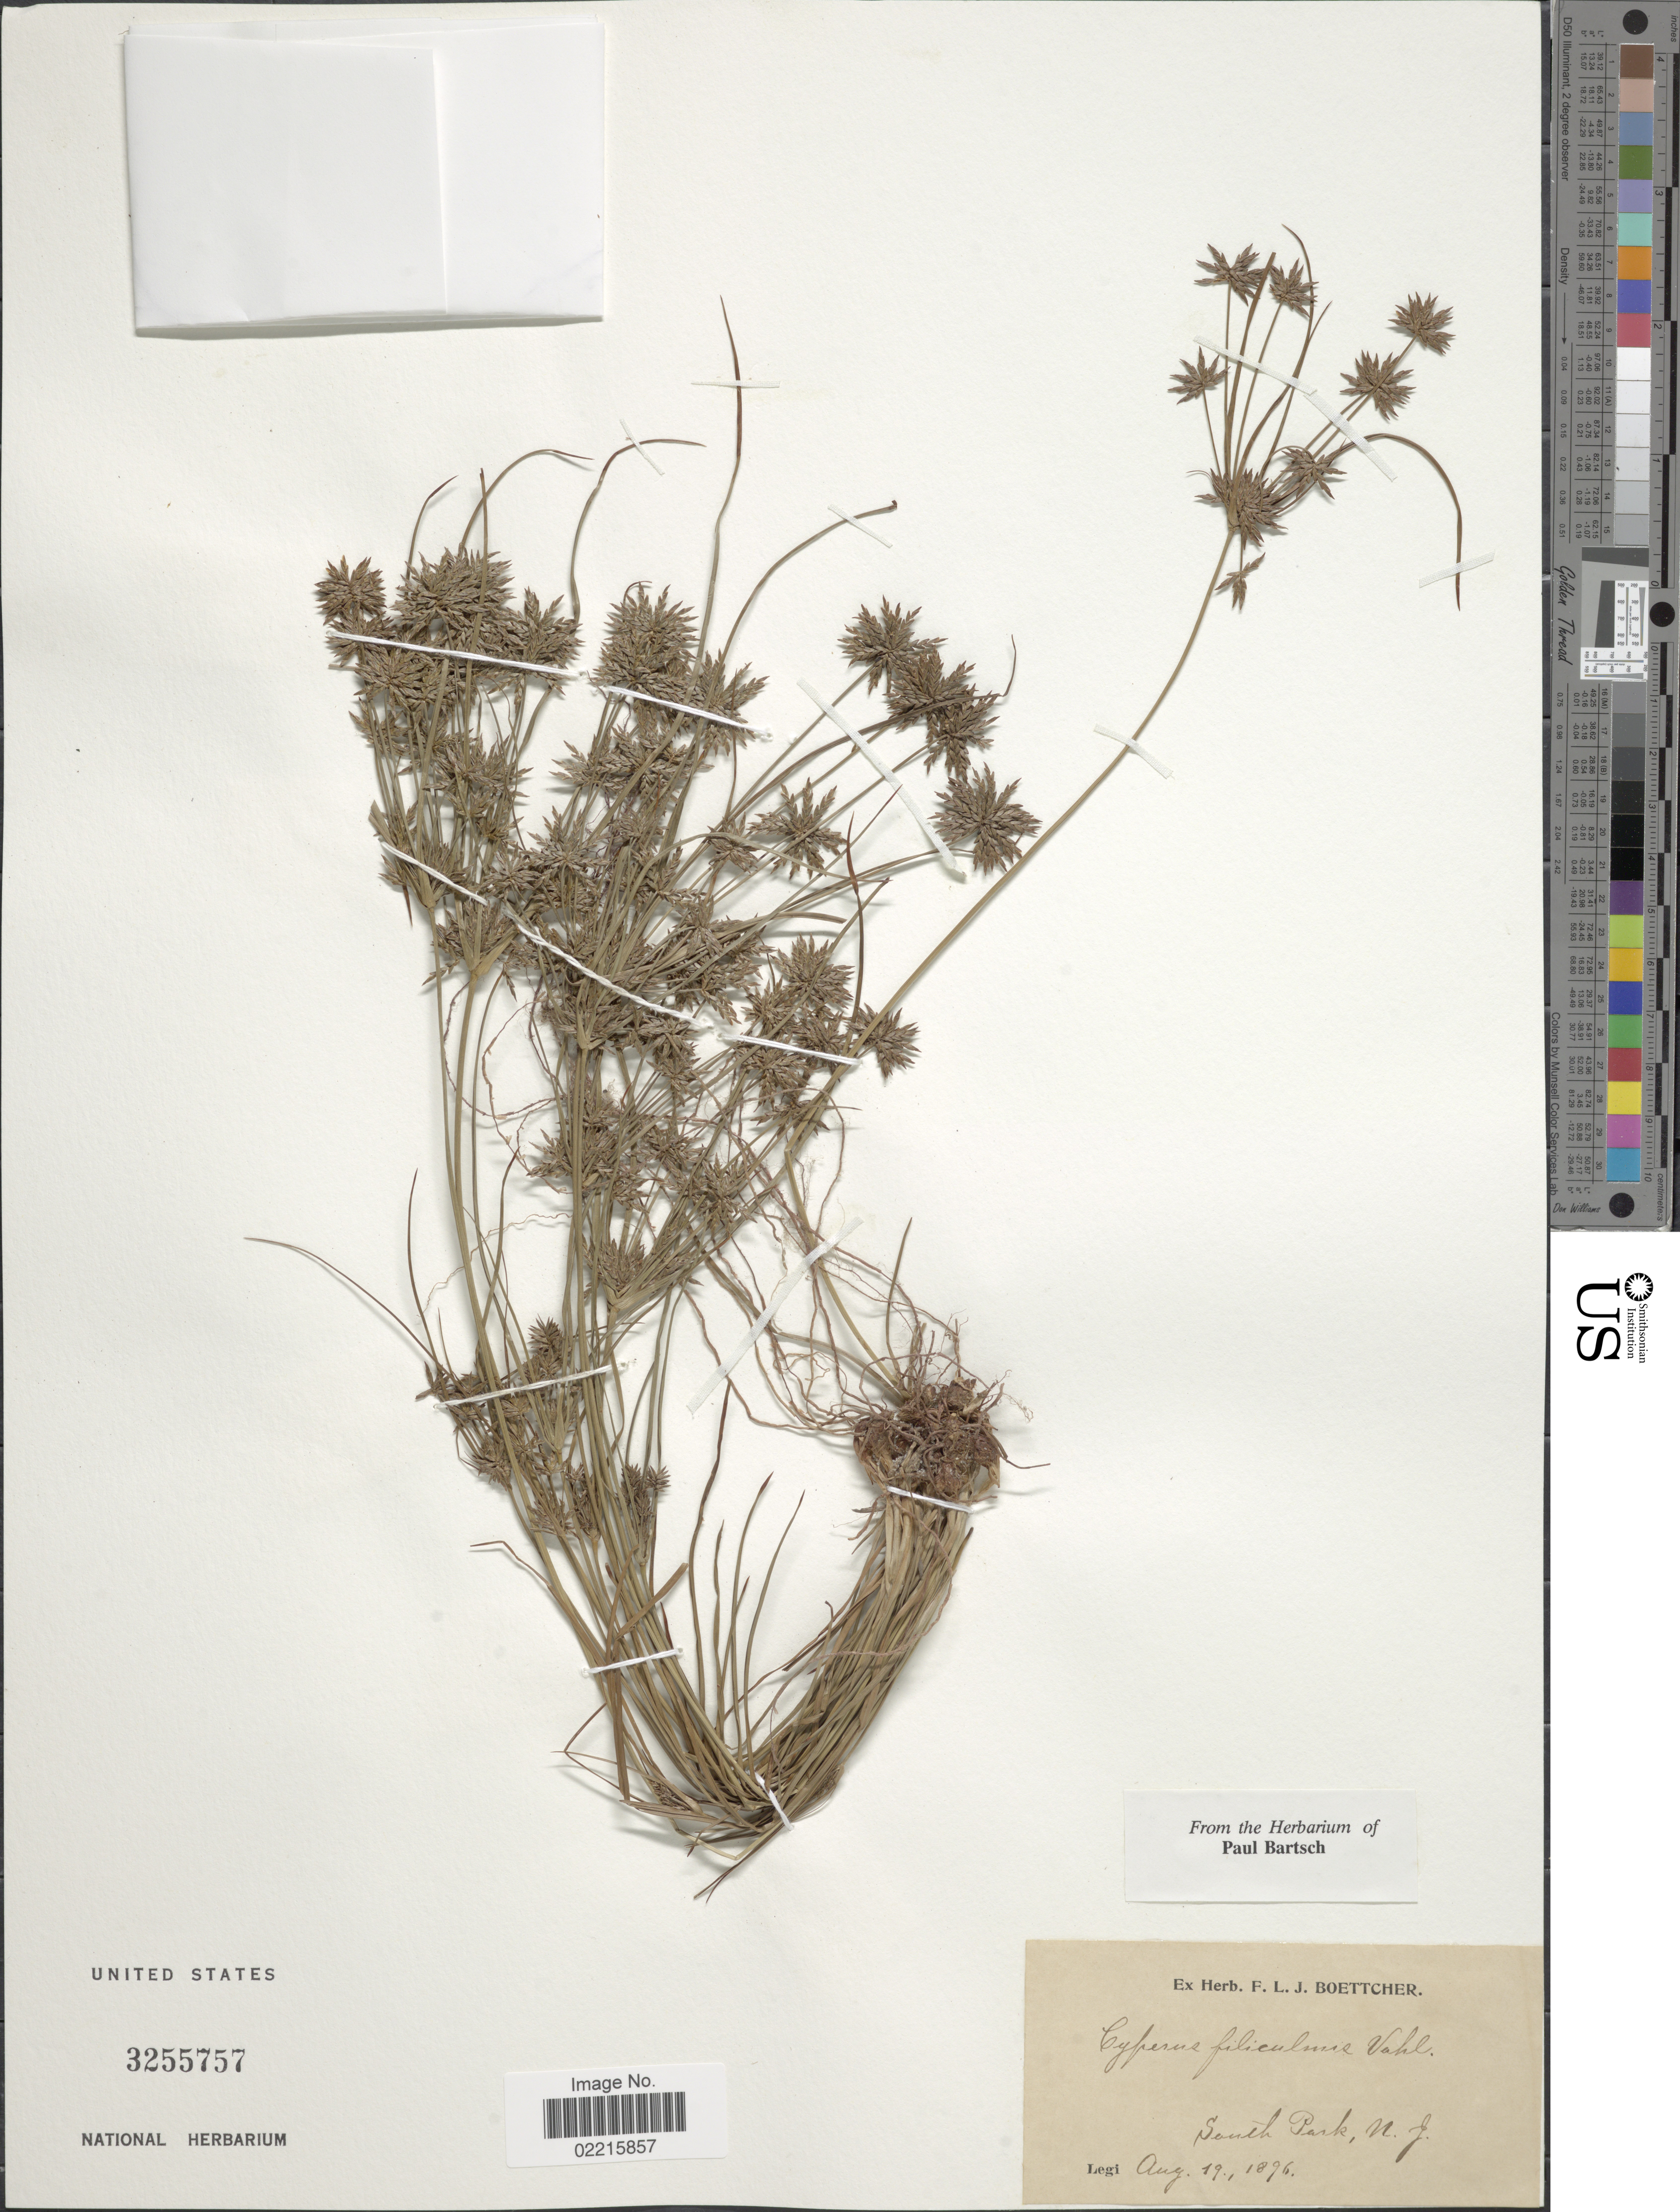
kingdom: Plantae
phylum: Tracheophyta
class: Liliopsida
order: Poales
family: Cyperaceae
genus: Cyperus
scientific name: Cyperus filiculmis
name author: Vahl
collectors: ex herb. F. L. J. Boettcher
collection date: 1896-08-19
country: United States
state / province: New Jersey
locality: South Park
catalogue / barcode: US 3255757